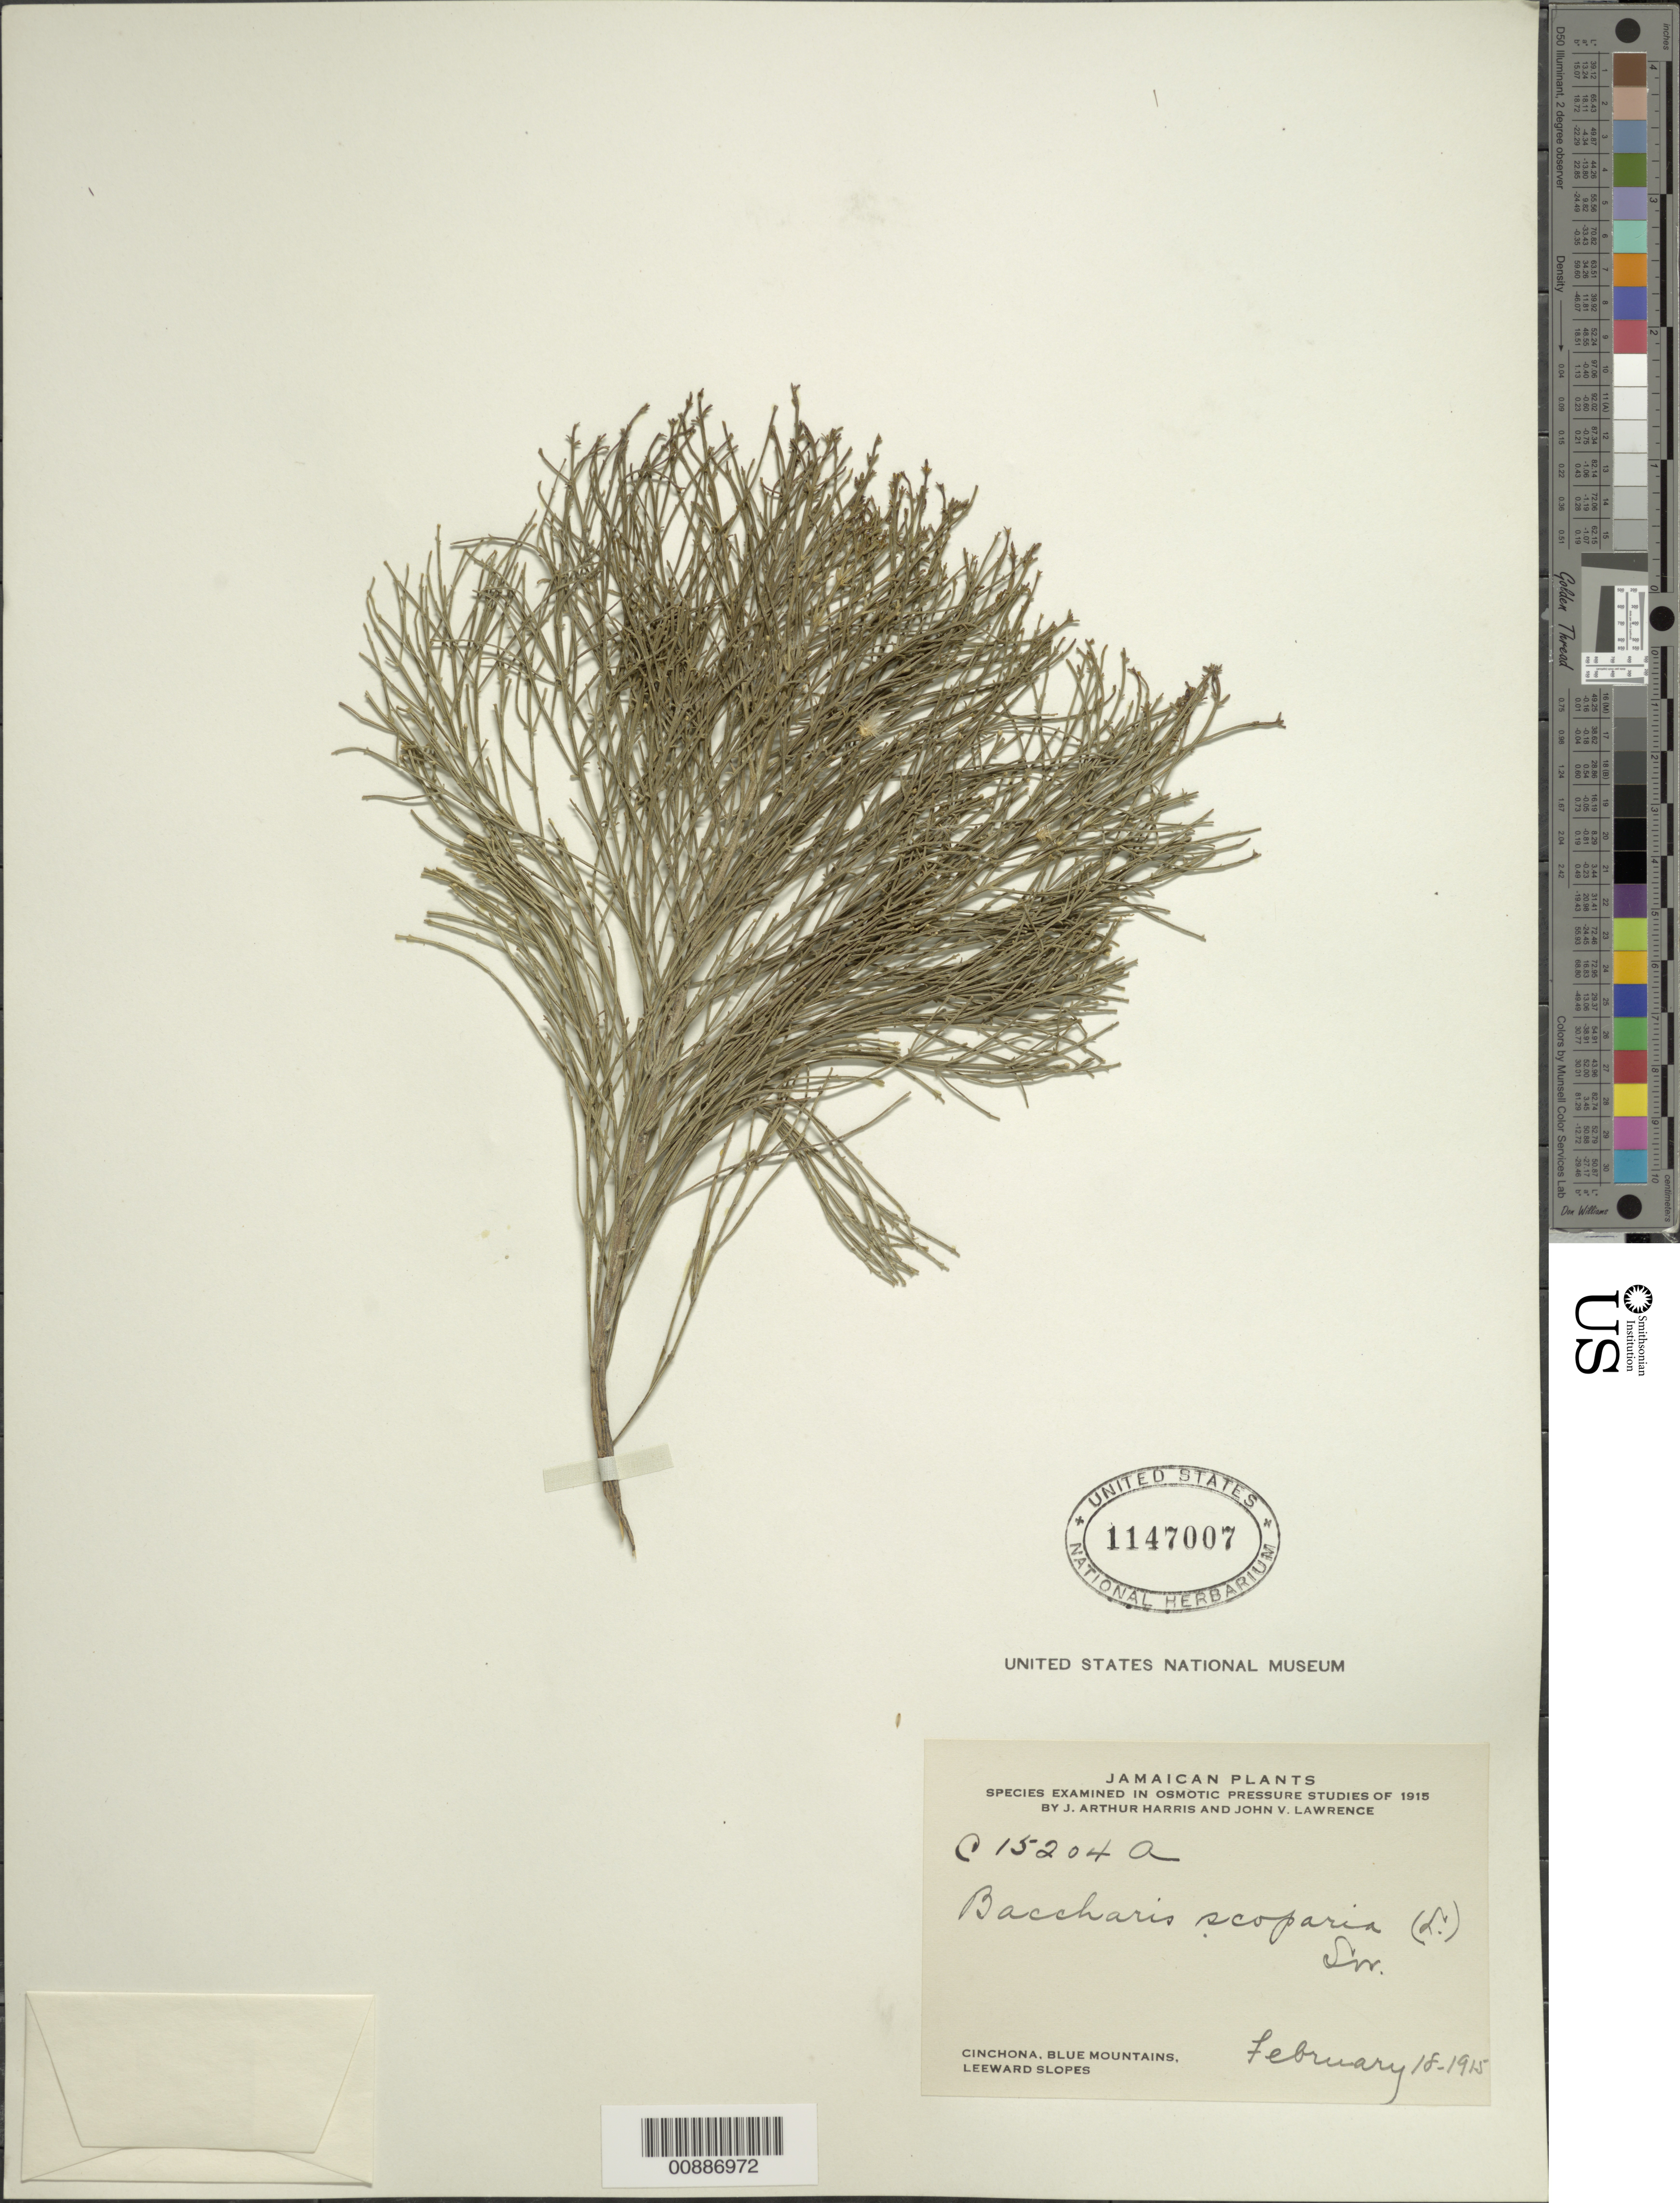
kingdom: Plantae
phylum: Tracheophyta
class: Magnoliopsida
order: Asterales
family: Asteraceae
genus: Baccharis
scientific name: Baccharis scoparia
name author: (L.) Sw.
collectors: J. A. Harris & J. Lawrence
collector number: C 15204 A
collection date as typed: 18 Feb 1915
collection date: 1915-02-18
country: Jamaica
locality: Cinchona, Blue Mountains, leeward slopes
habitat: Montane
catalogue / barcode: US 1147007